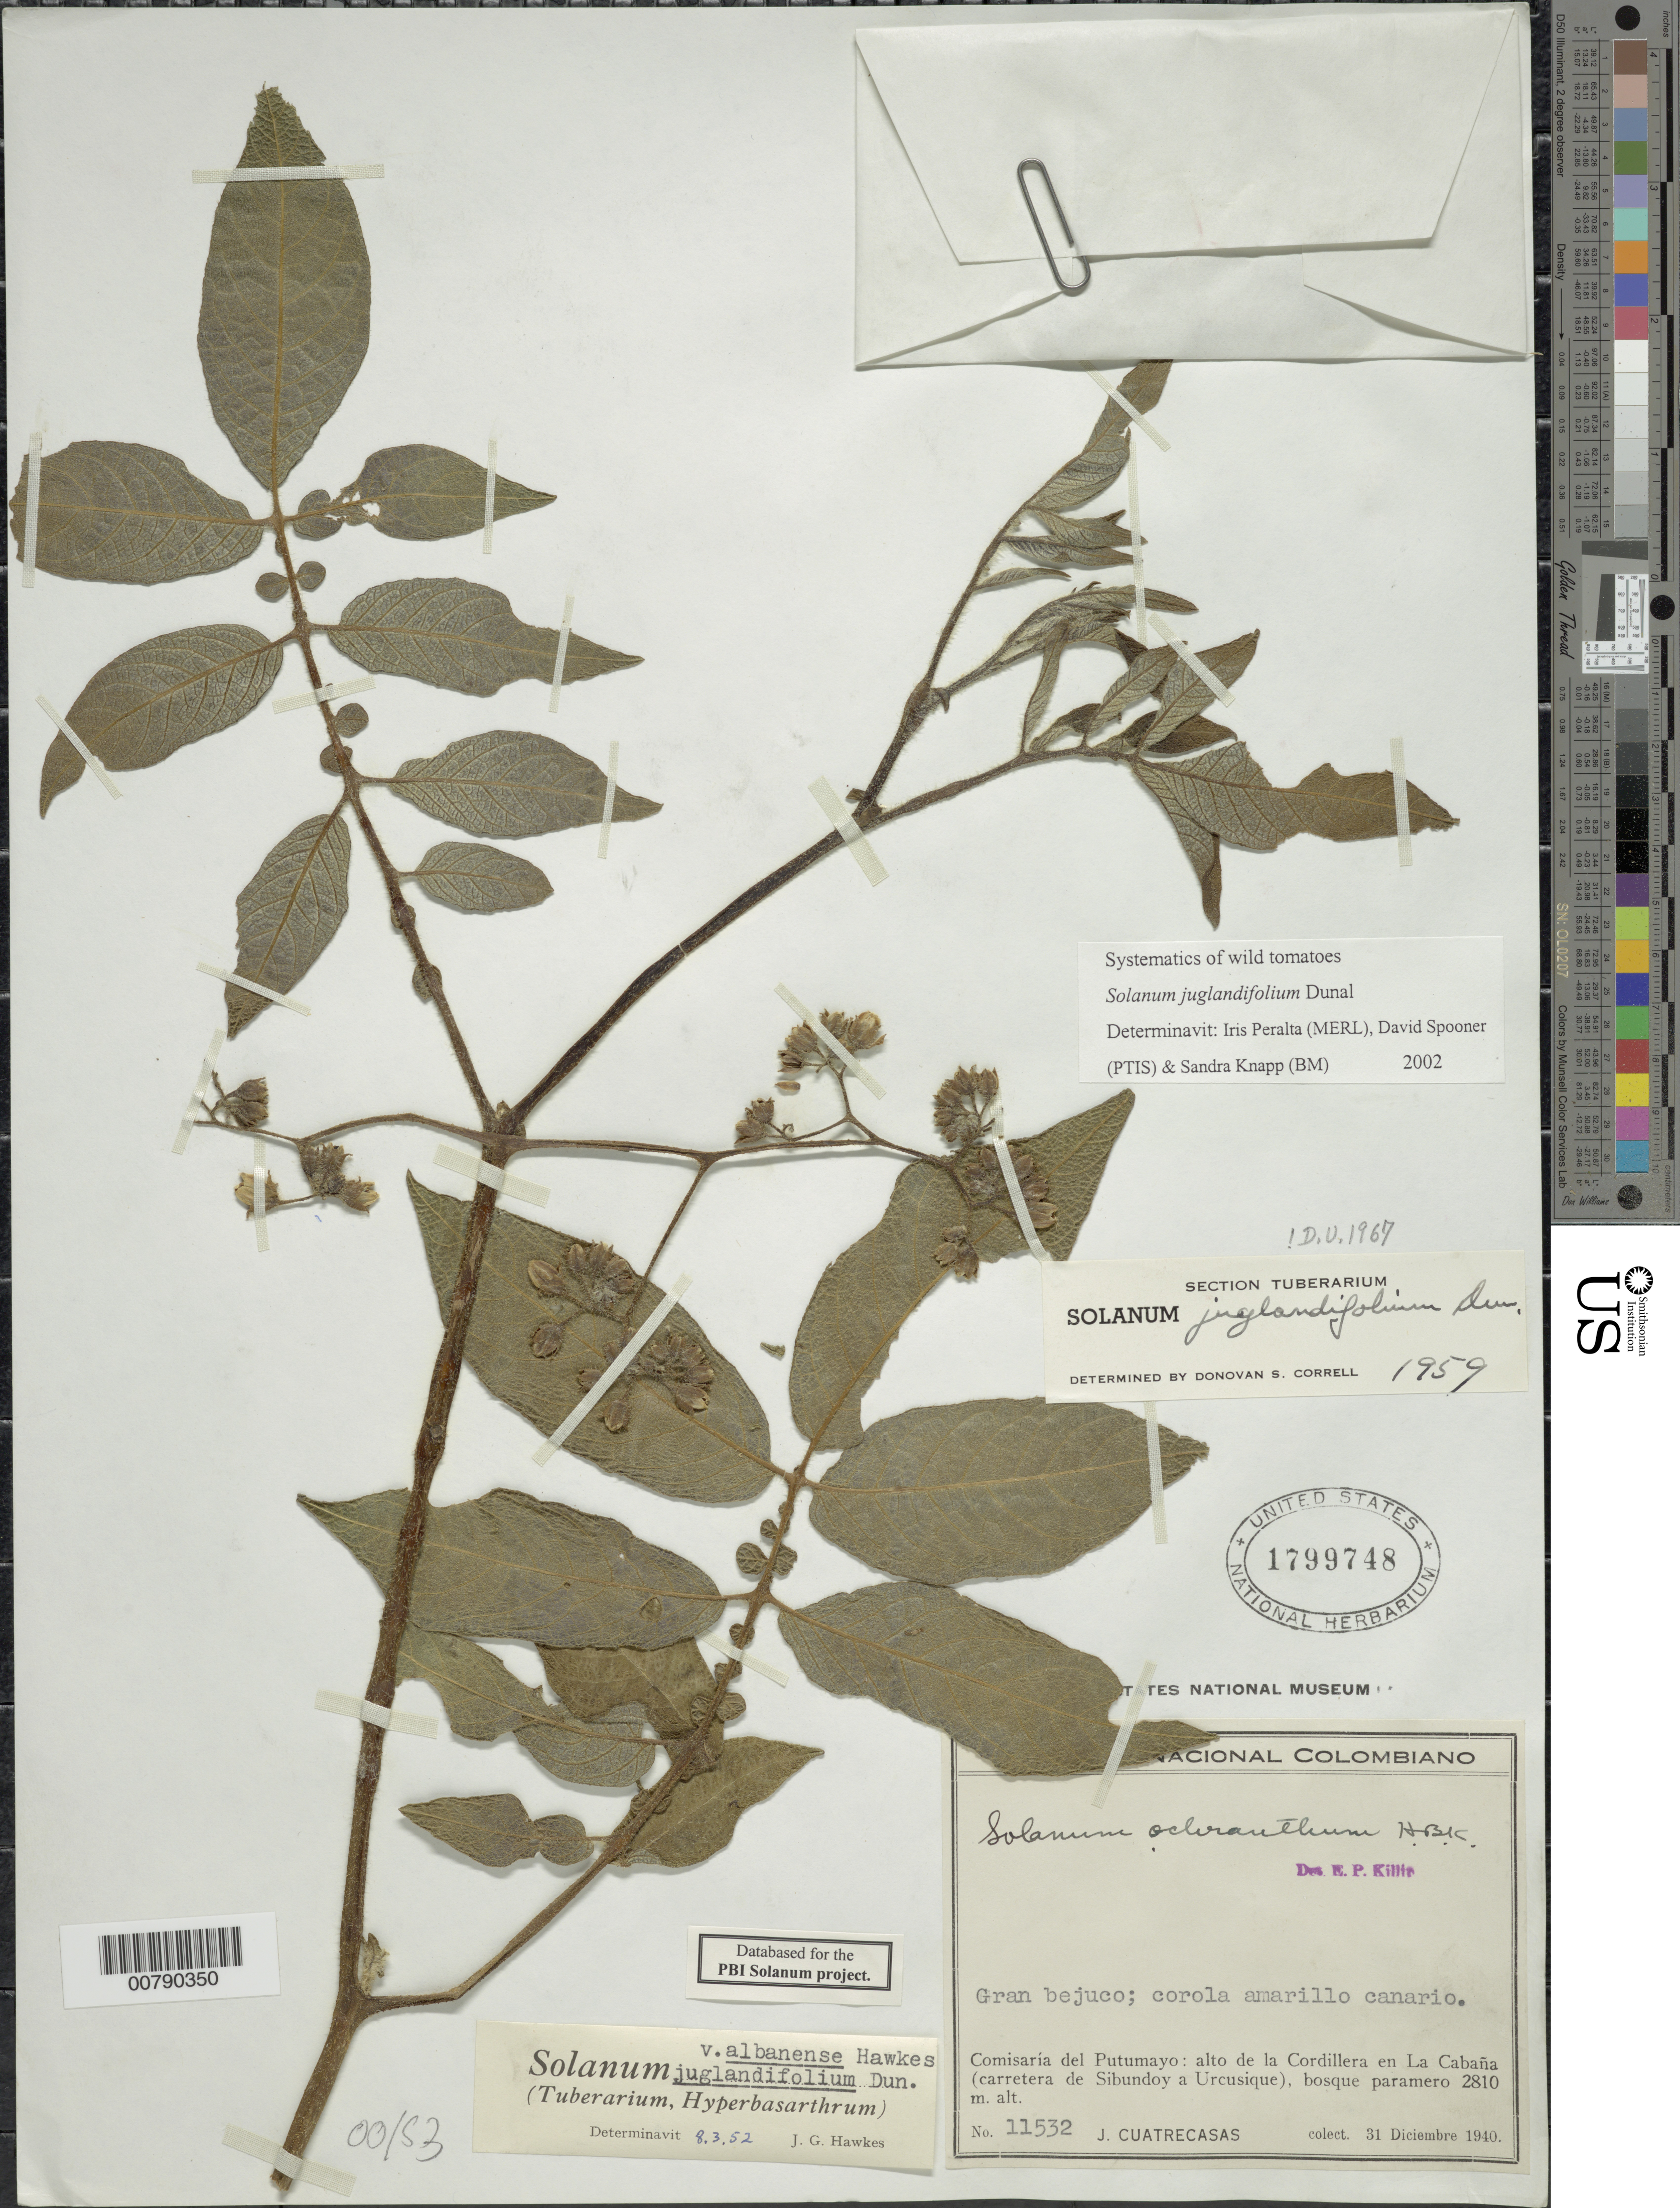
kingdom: Plantae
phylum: Tracheophyta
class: Magnoliopsida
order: Solanales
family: Solanaceae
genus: Solanum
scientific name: Solanum juglandifolium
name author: Dunal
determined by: Peralta, Iris E.; Knapp, S. D.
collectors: J. Cuatrecasas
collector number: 11532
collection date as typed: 31 Dec 1940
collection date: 1940-12-31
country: Colombia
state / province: Putumayo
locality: alto de la Cordillera en La Cabaña, carretera de Sibundoy a Urcusique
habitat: bosque paramero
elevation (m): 2810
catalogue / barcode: US 1799748